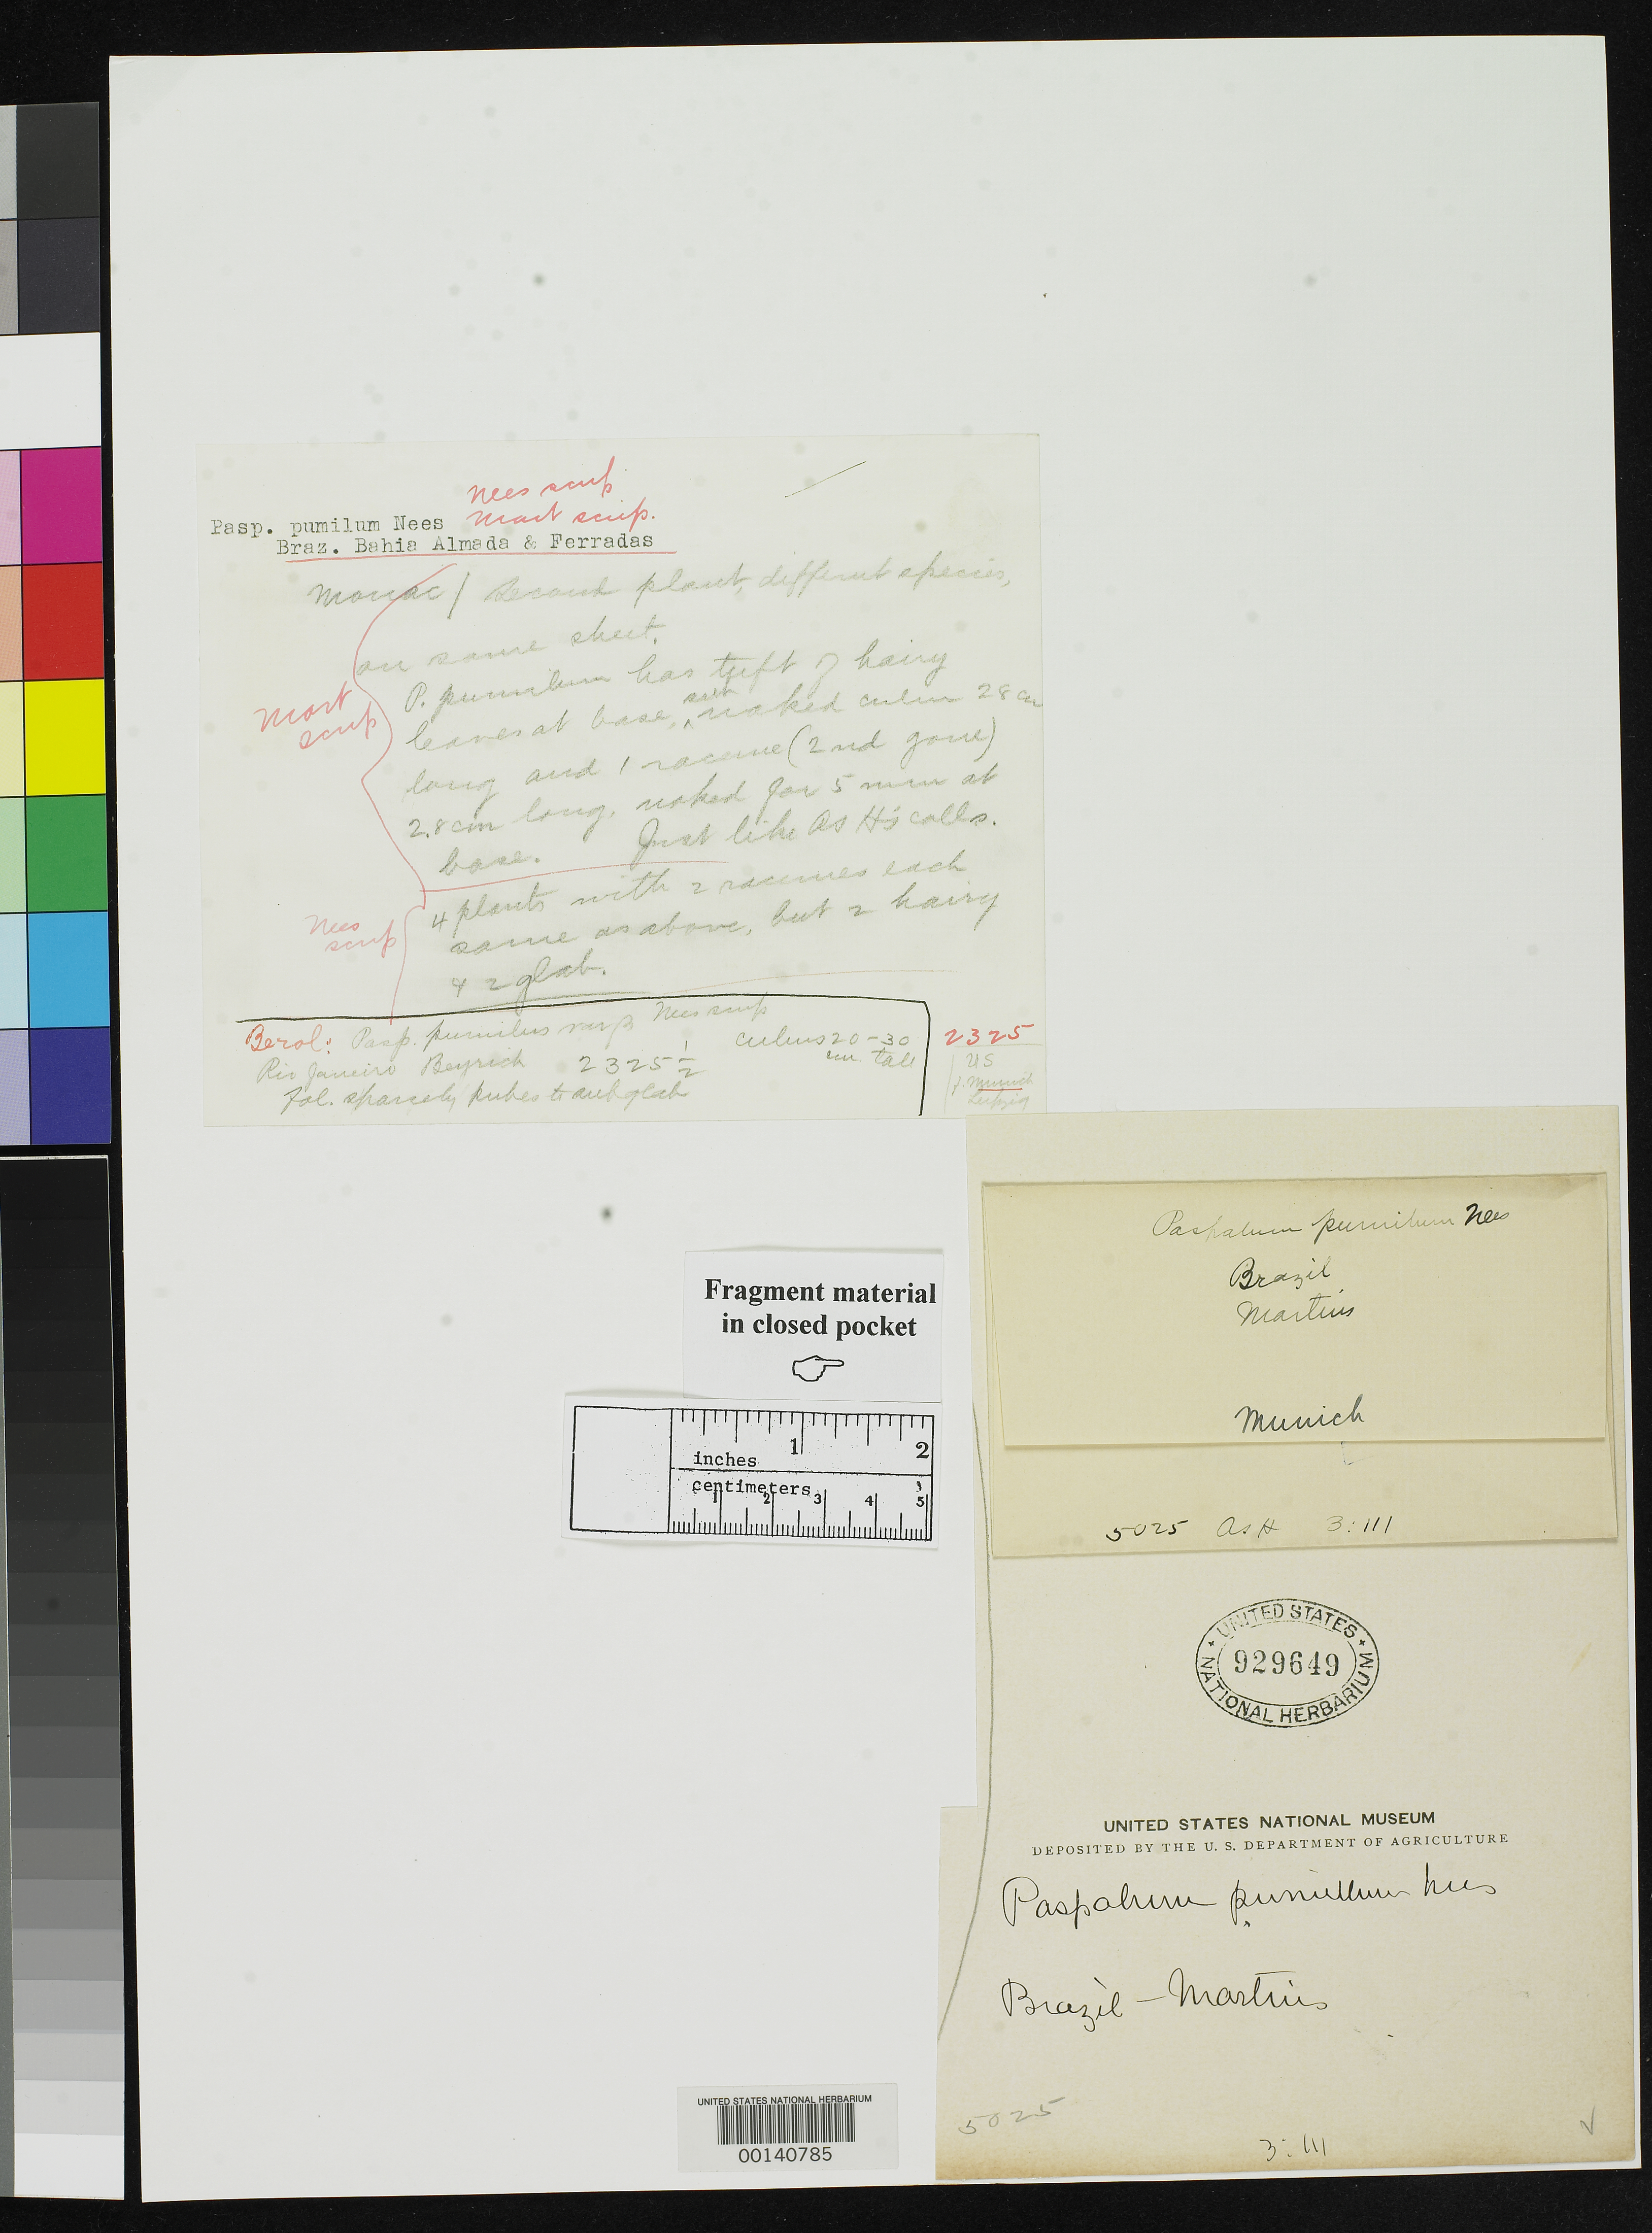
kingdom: Plantae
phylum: Tracheophyta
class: Liliopsida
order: Poales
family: Poaceae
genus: Paspalum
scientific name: Paspalum pumilum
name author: Nees in Mart.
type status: Type Collection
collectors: C. F. Martius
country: Brazil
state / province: Bahia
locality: Almada and Ferrados.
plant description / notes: Fragmentary material of type specimen ex herb. Munich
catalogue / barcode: US 929649